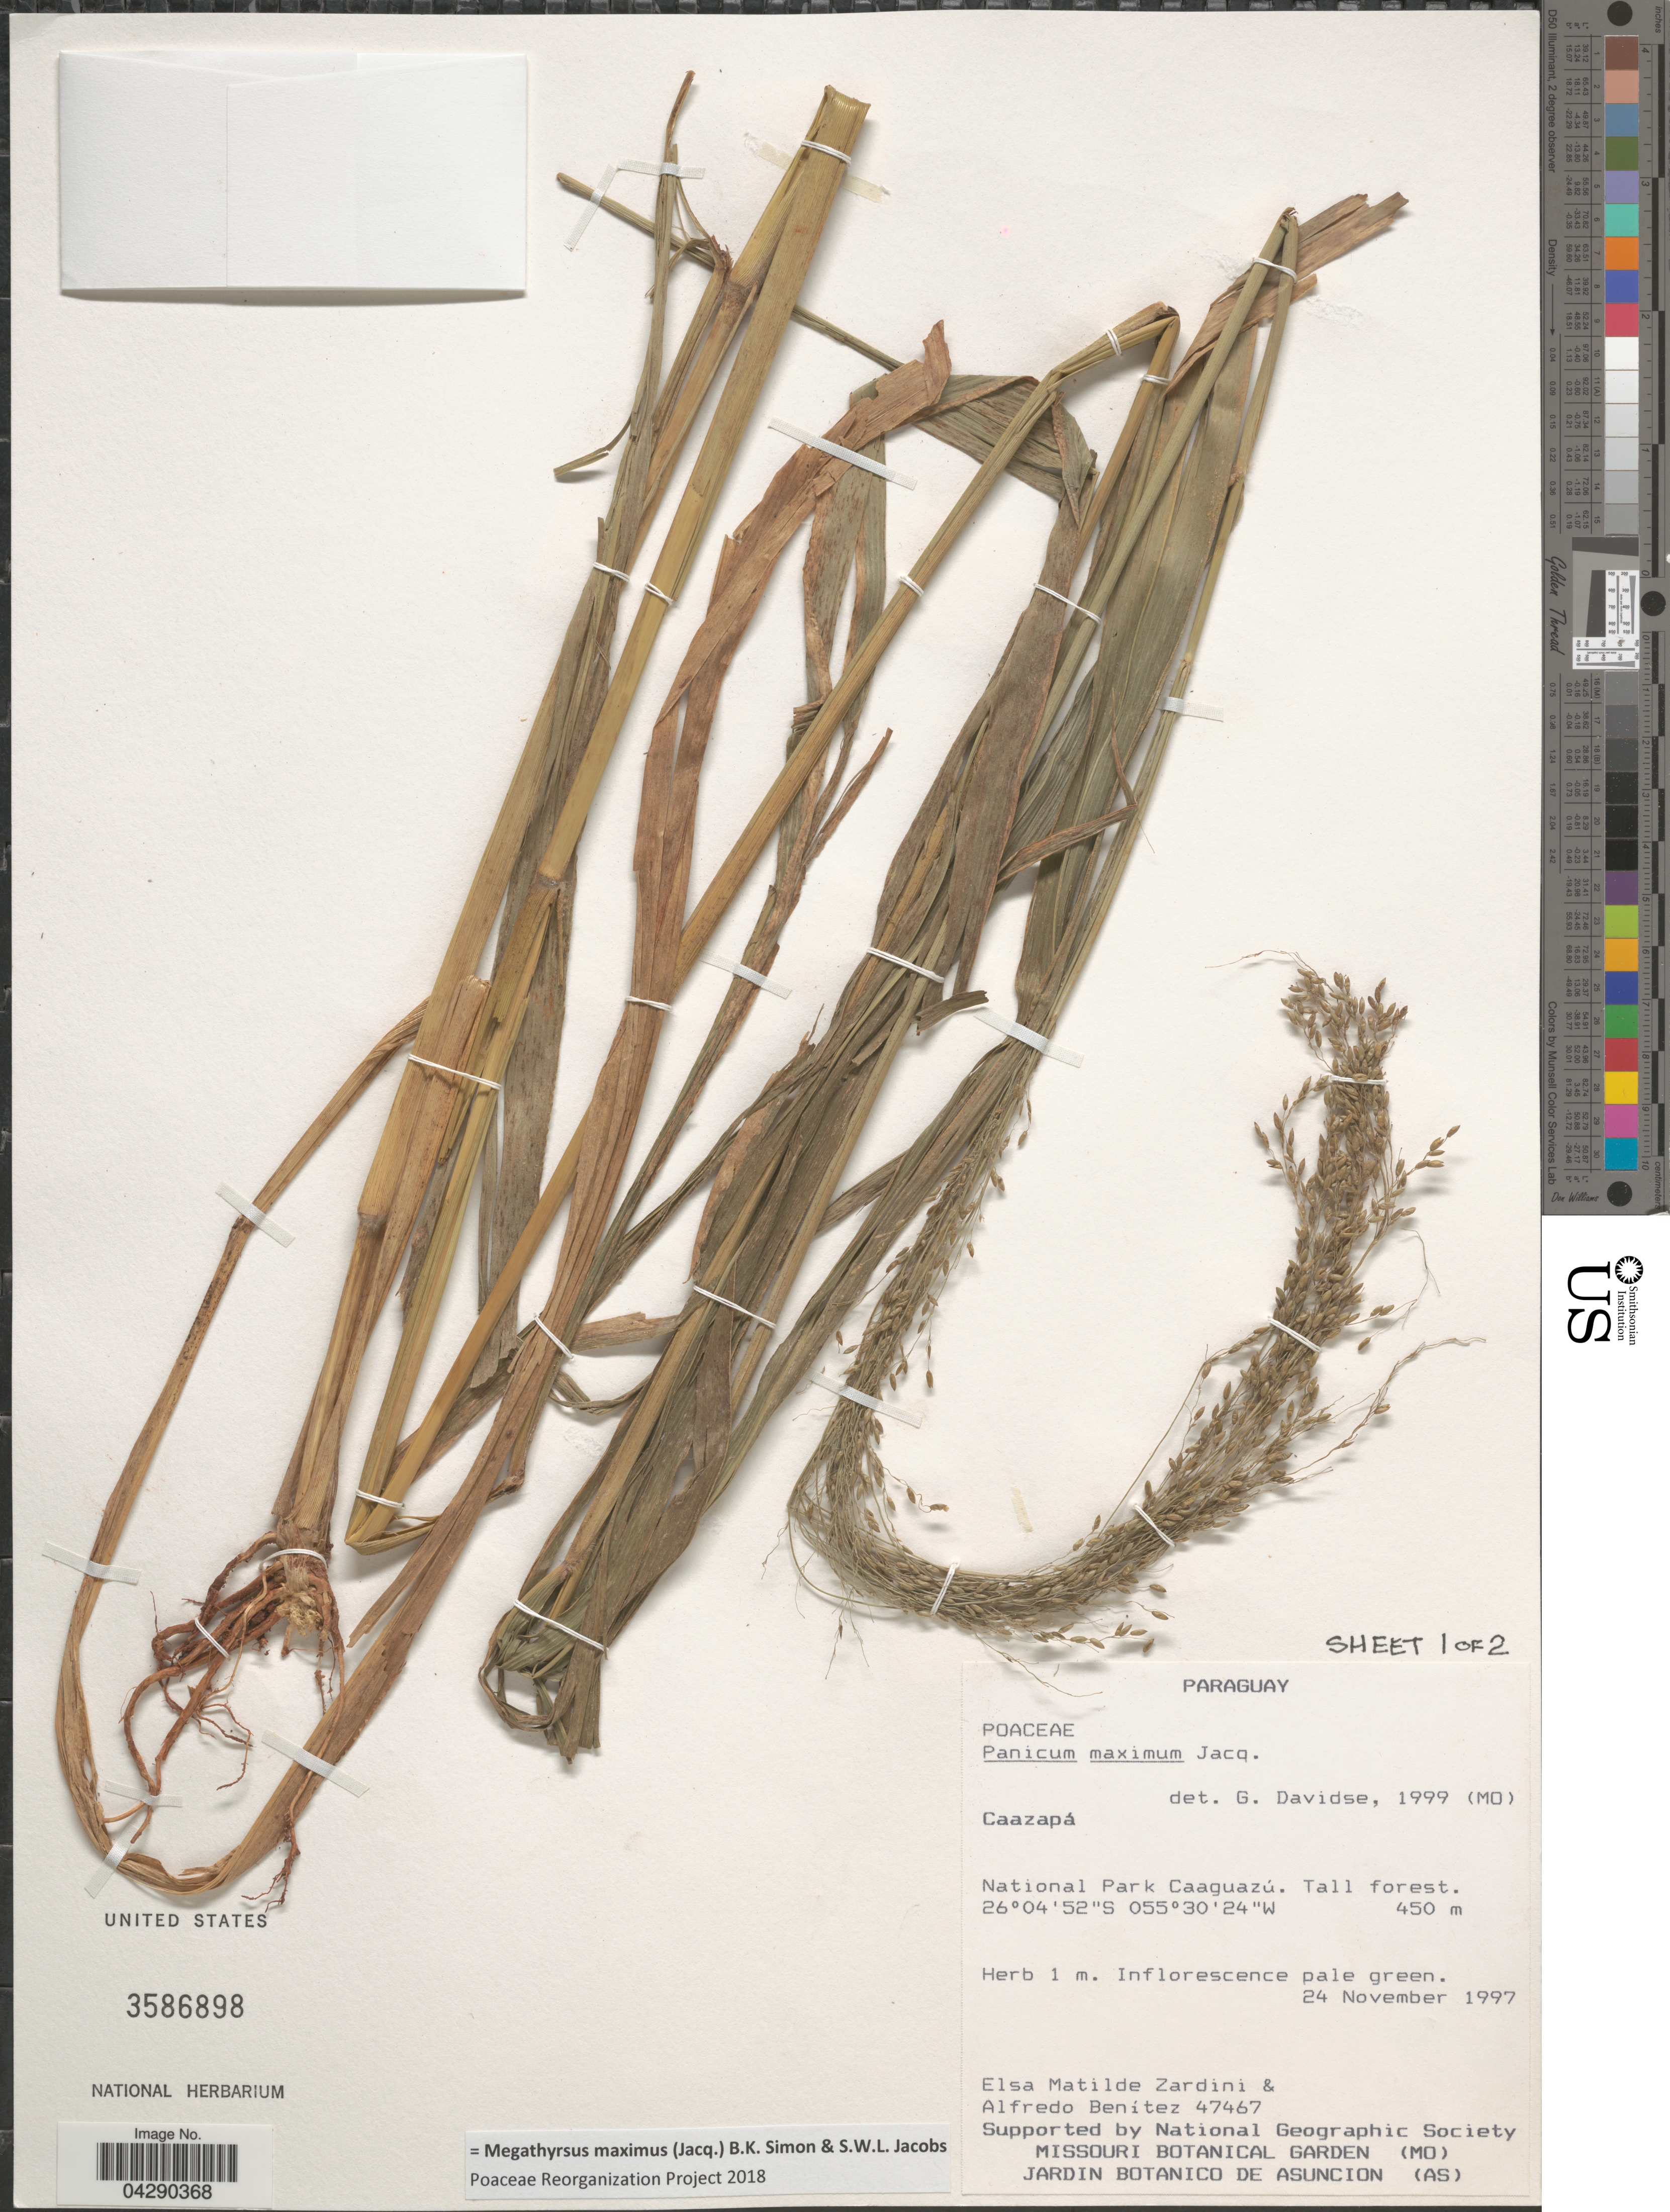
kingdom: Plantae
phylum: Tracheophyta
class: Liliopsida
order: Poales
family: Poaceae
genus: Megathyrsus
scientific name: Megathyrsus maximus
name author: (Jacq.) B.K. Simon & S.W.L. Jacobs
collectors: E. M. Zardini & A. Benítez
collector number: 47467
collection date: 1997-11-24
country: Paraguay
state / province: Caazapa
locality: National Park Caaguazú.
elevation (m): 450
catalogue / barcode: US 3586898